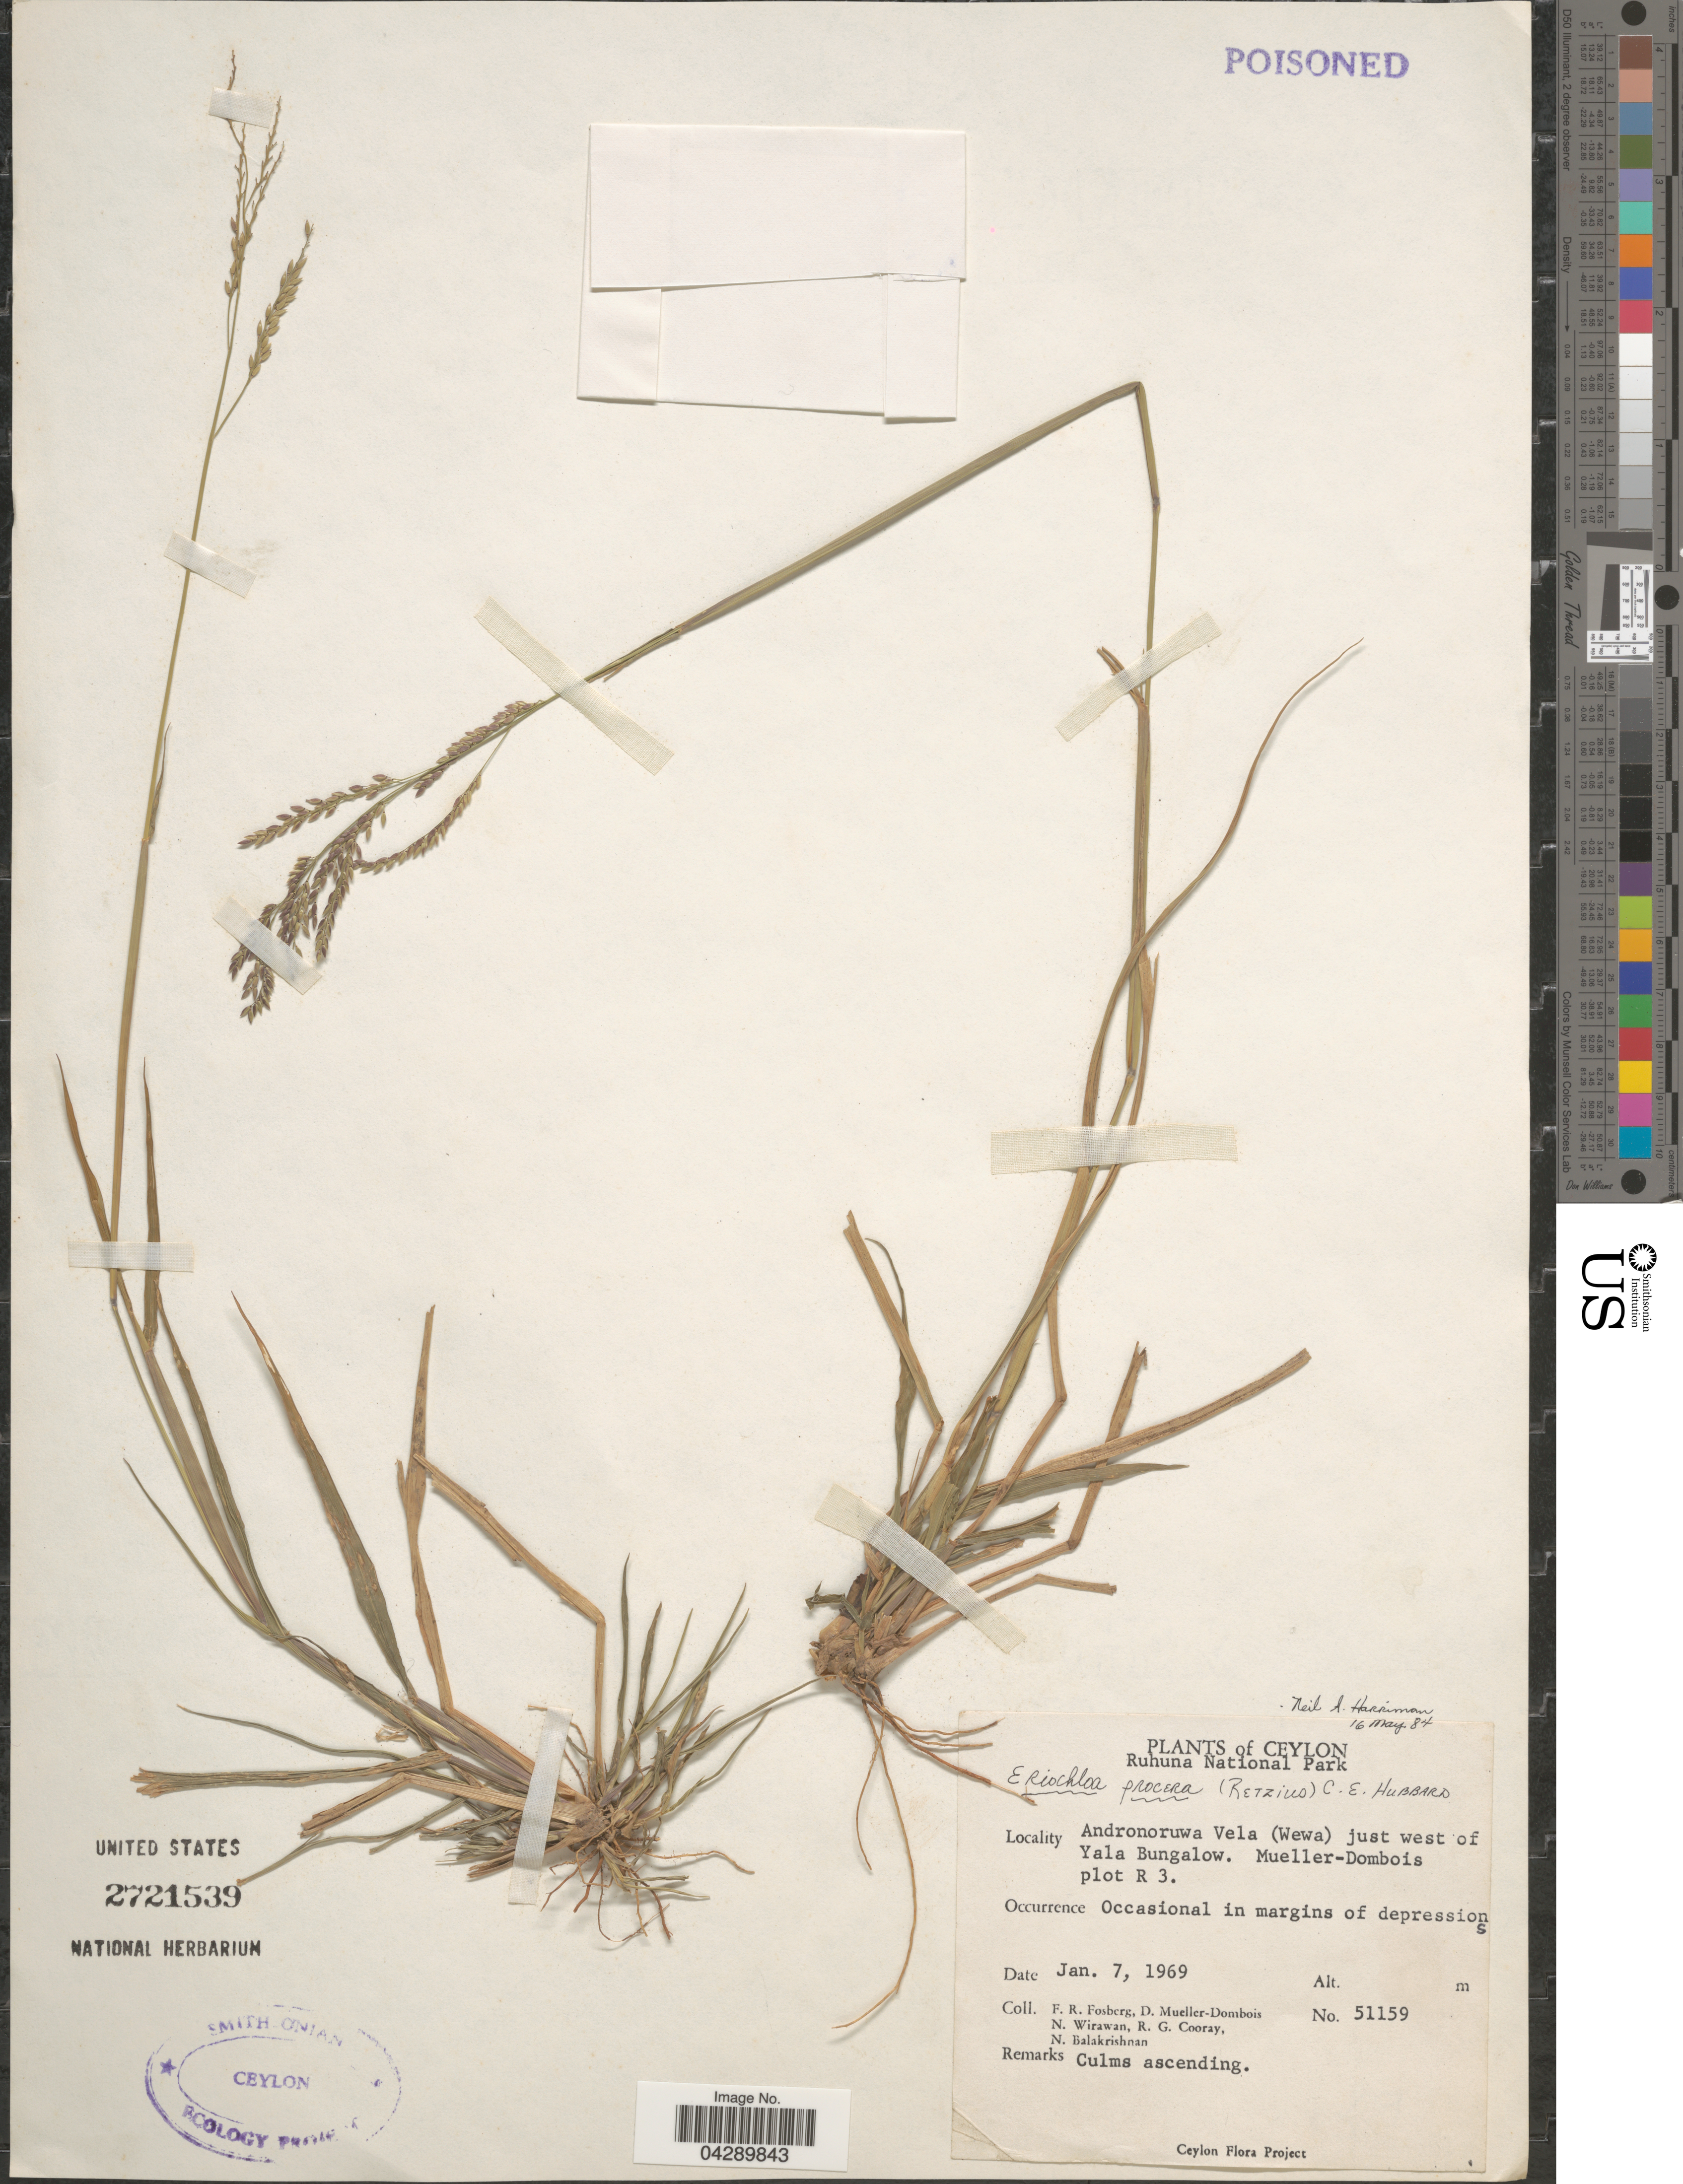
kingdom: Plantae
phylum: Tracheophyta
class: Liliopsida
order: Poales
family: Poaceae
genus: Eriochloa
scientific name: Eriochloa procera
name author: (Retz.) C.E. Hubb.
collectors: F. R. Fosberg, D. Mueller-Dombois, N. Wirawan, R. Cooray & N. Balakrishnan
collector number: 51159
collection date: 1969-01-07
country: Sri Lanka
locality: Ceylon. Ruhuna National Park. Andronoruwa Vela (Wewa) just west of Yala Bungalow. Mueller-Dombois plot R 3. Occasional in margins of depressions.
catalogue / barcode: US 2721539